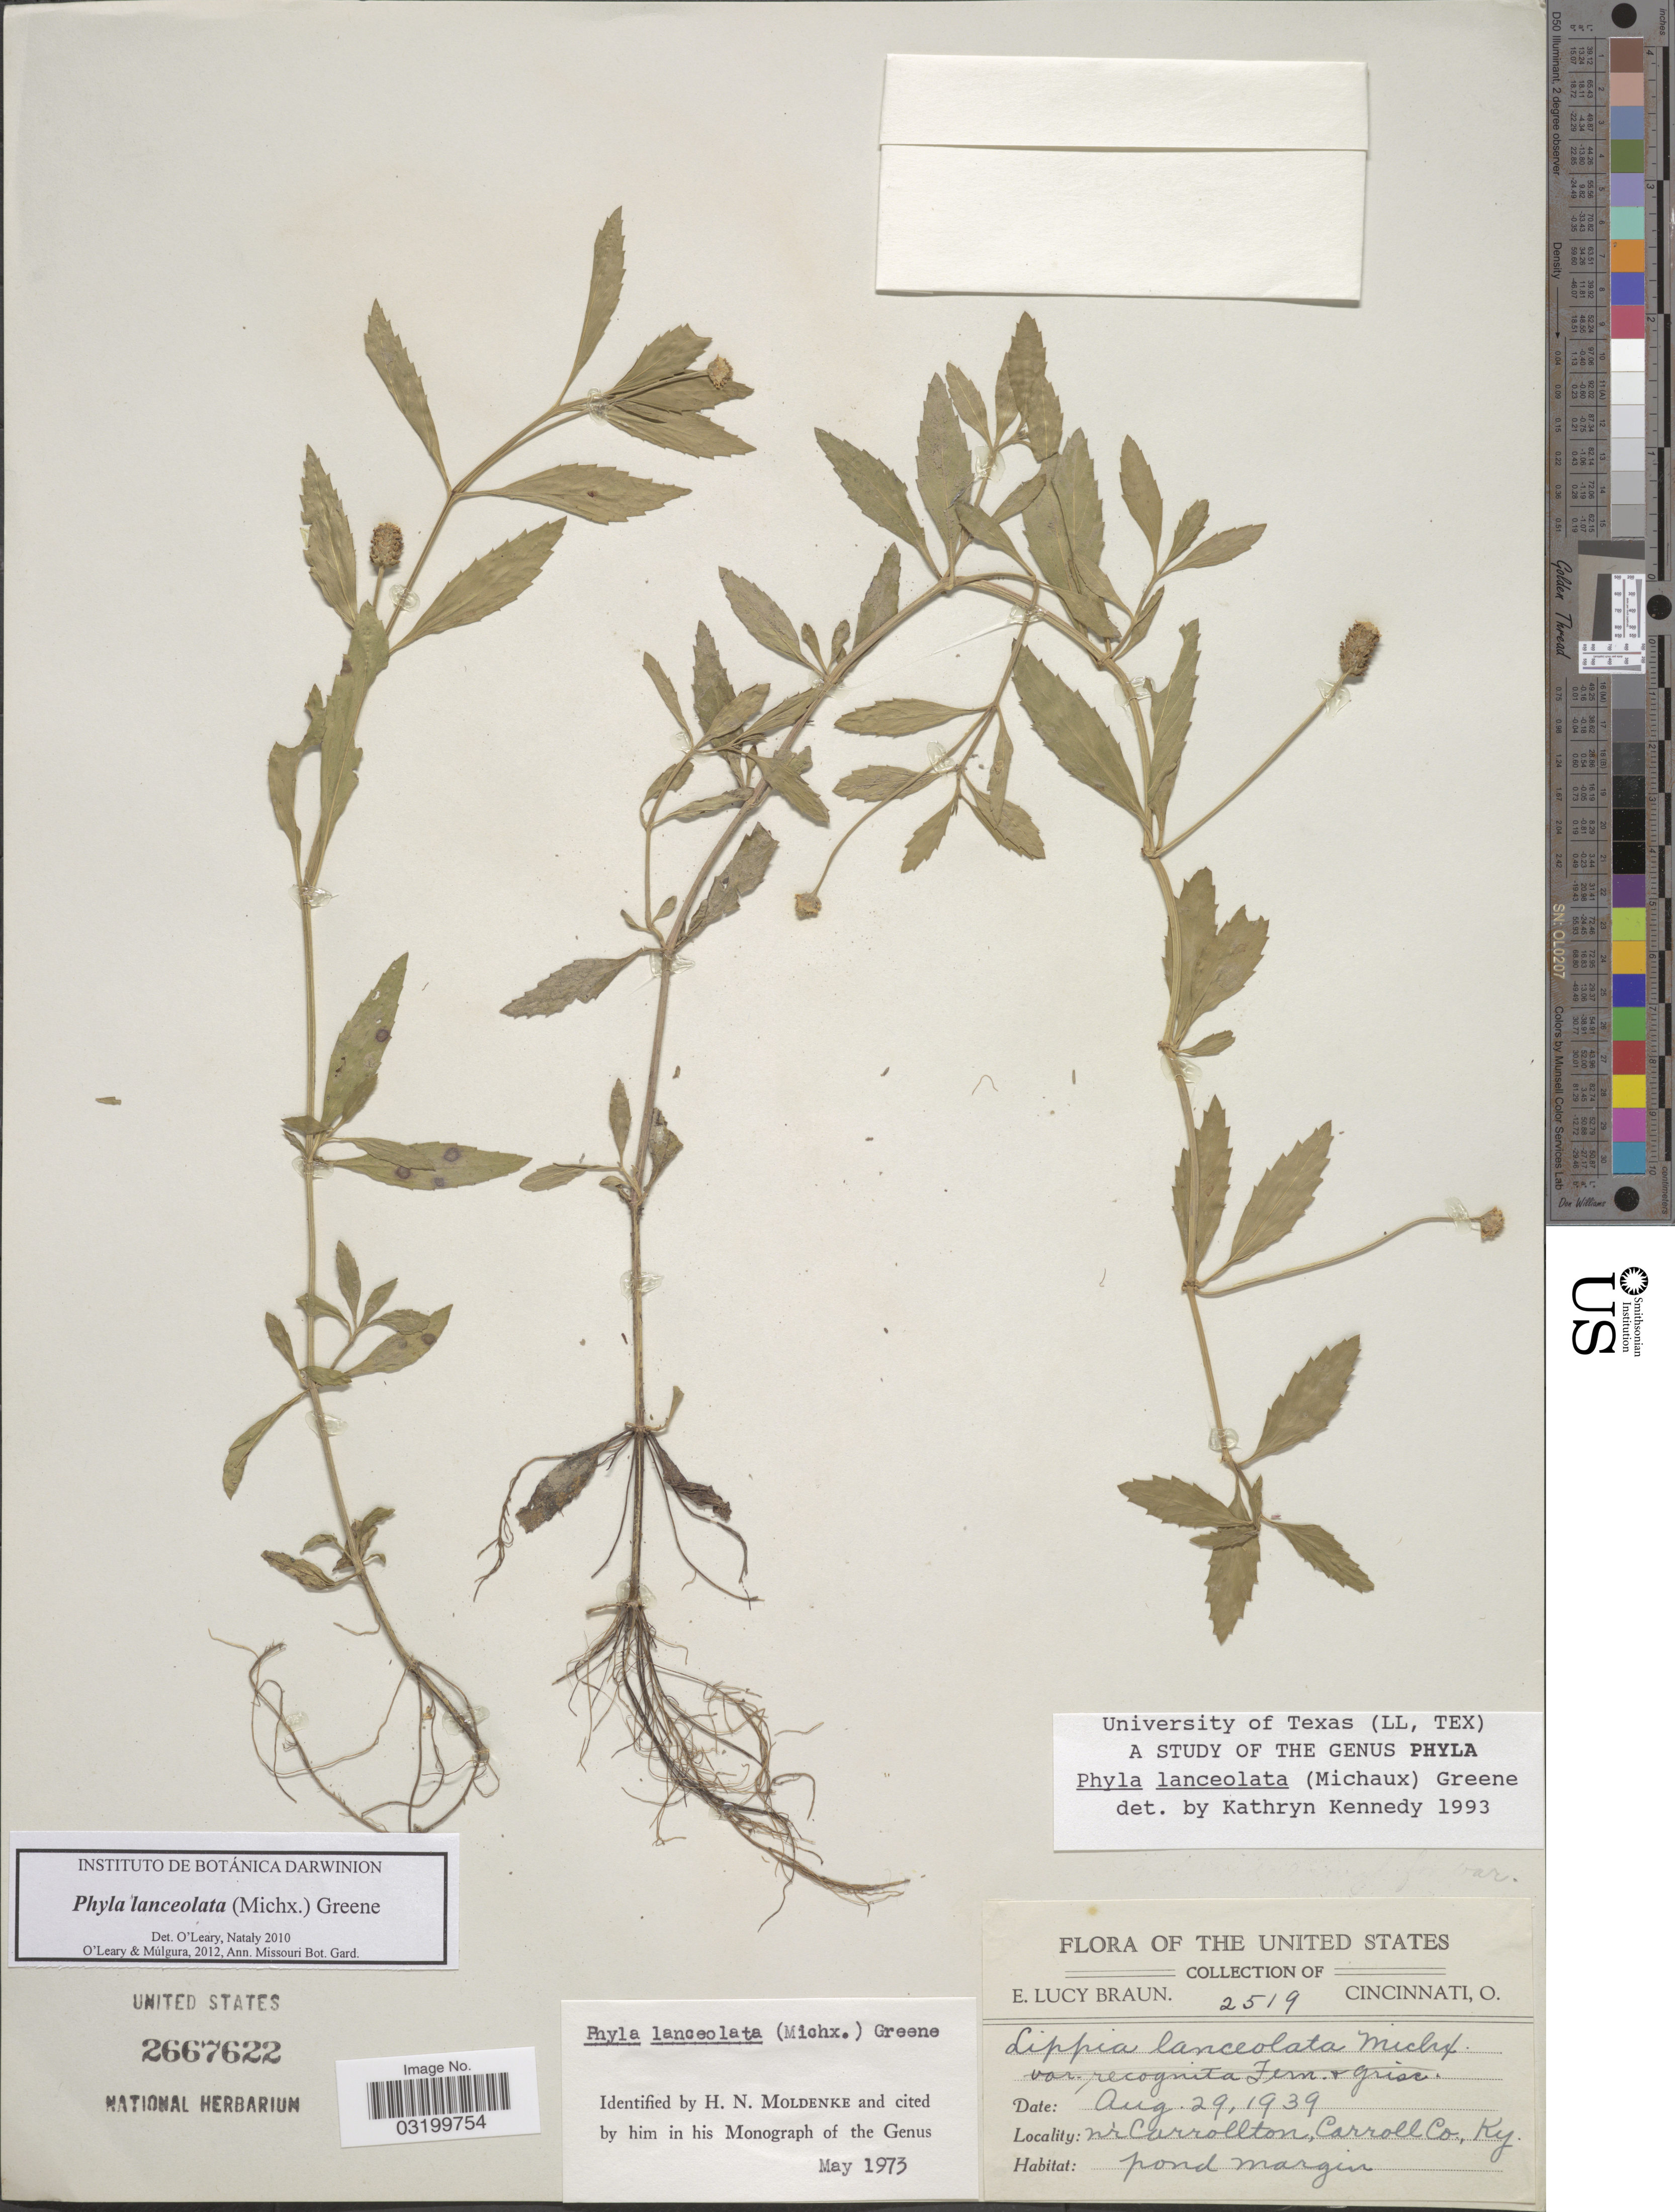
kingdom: Plantae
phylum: Tracheophyta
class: Magnoliopsida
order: Lamiales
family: Verbenaceae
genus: Phyla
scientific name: Phyla lanceolata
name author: (Michx.) Greene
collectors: E. L. Braun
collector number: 2519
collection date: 1939-08-29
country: United States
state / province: Kentucky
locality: Nr Carrollton, Carroll Co.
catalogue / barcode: US 2667622